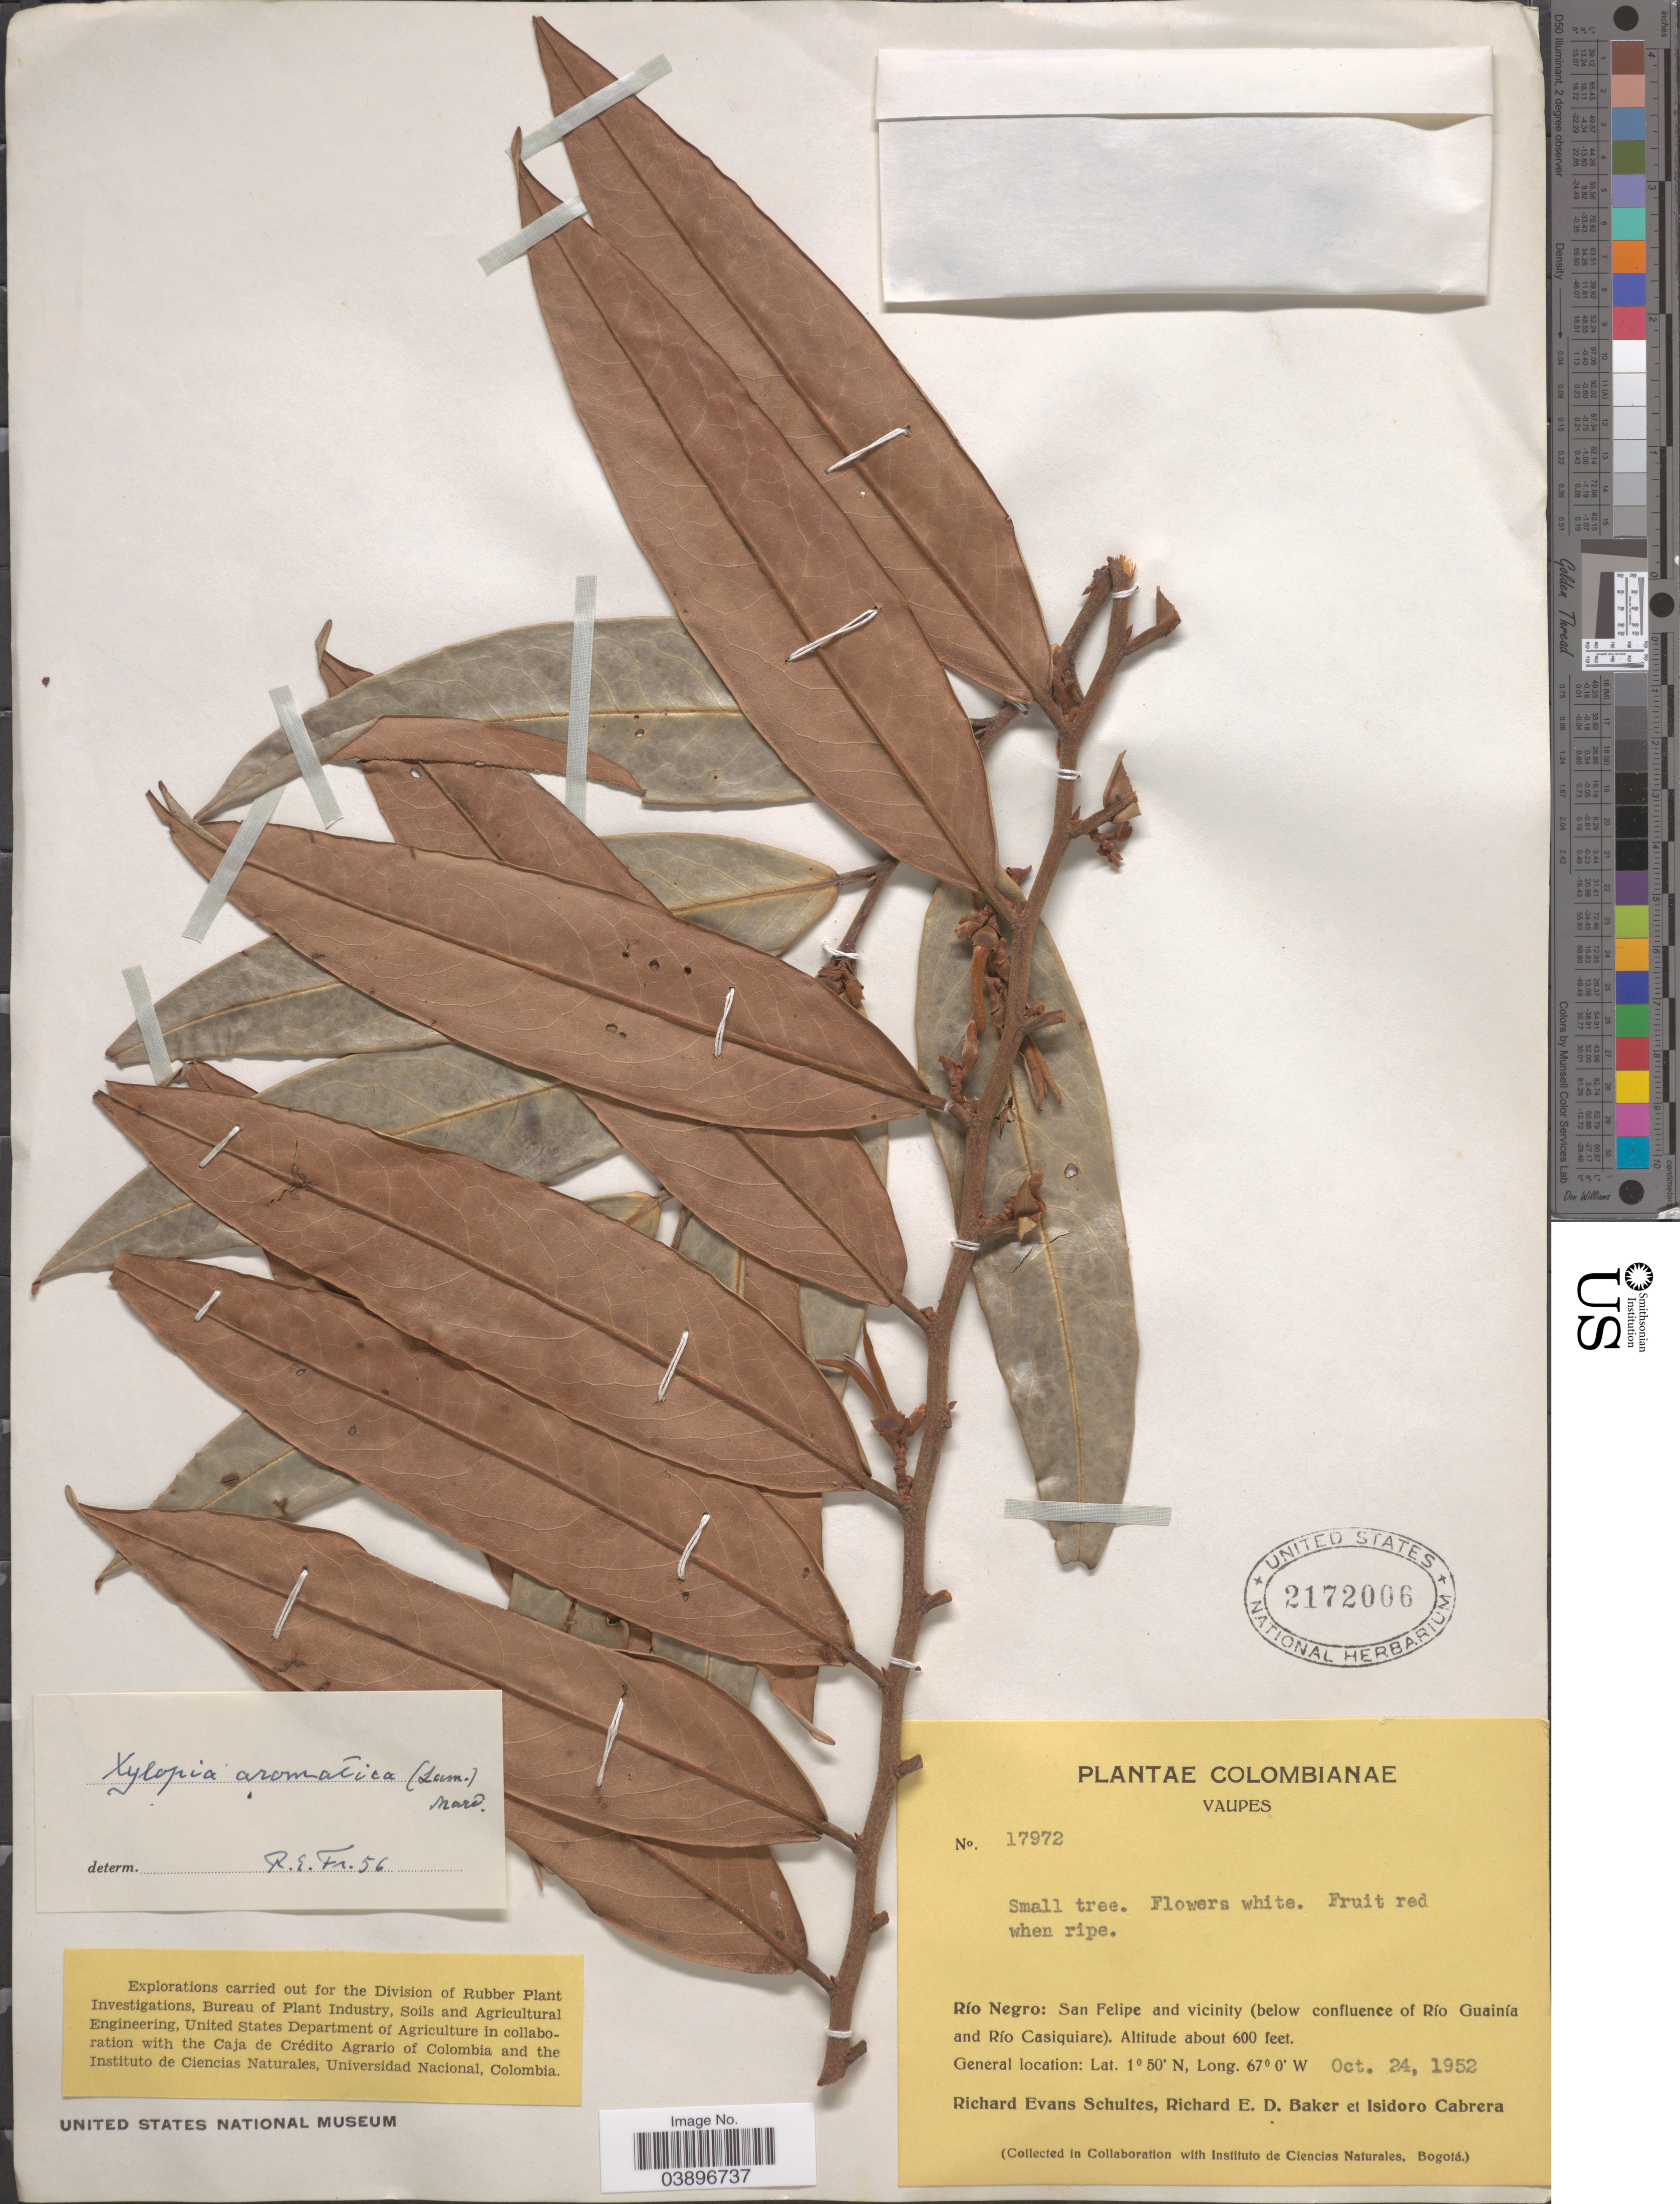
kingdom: Plantae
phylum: Tracheophyta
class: Magnoliopsida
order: Magnoliales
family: Annonaceae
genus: Xylopia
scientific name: Xylopia aromatica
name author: (Lam.) Mart.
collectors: R. E. Schultes, R. E. D. Baker & I. Cabrera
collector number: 17972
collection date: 1952-10-24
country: Colombia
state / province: Vaupés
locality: Río Negro: San Felipe and vicinity (below confluence of Río Guainía and Río Casiquiare).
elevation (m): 183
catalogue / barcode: US 2172006